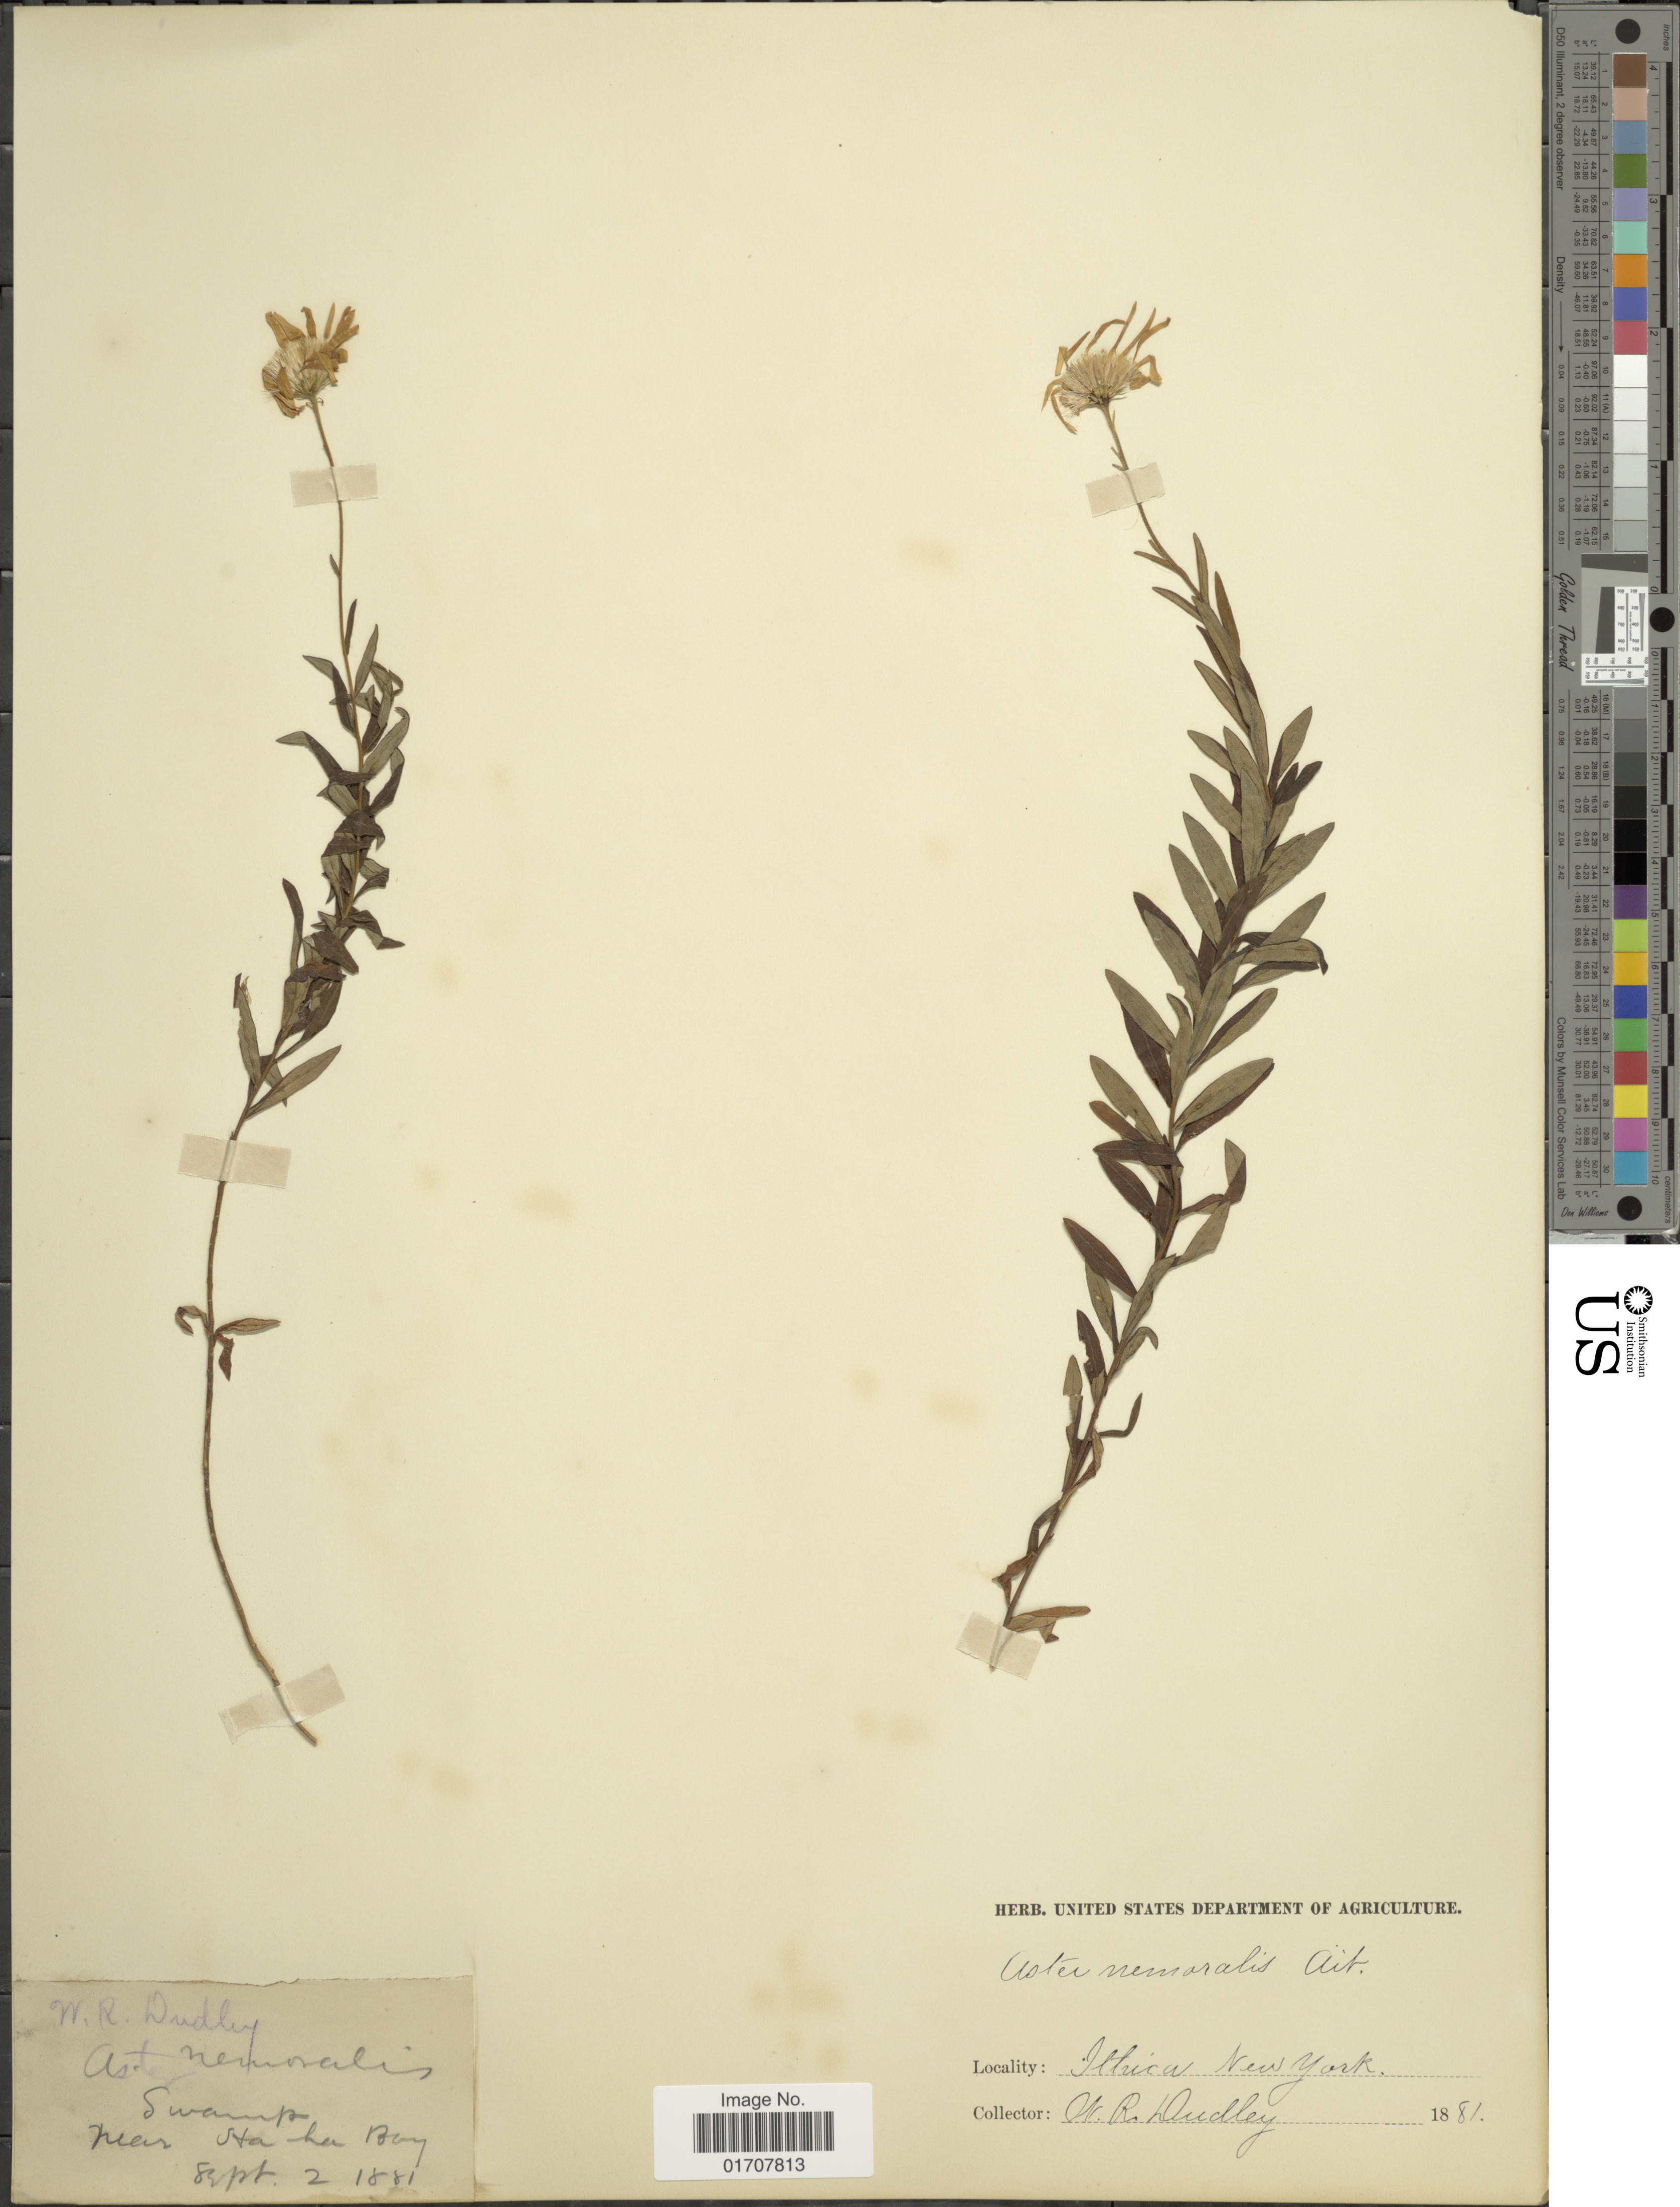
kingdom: Plantae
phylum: Tracheophyta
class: Magnoliopsida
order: Asterales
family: Asteraceae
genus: Oclemena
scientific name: Oclemena nemoralis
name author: (Aiton) Greene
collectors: W. Dudley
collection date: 1881-09-02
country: United States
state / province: New York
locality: Ithaca, near Sta. Ha Bay